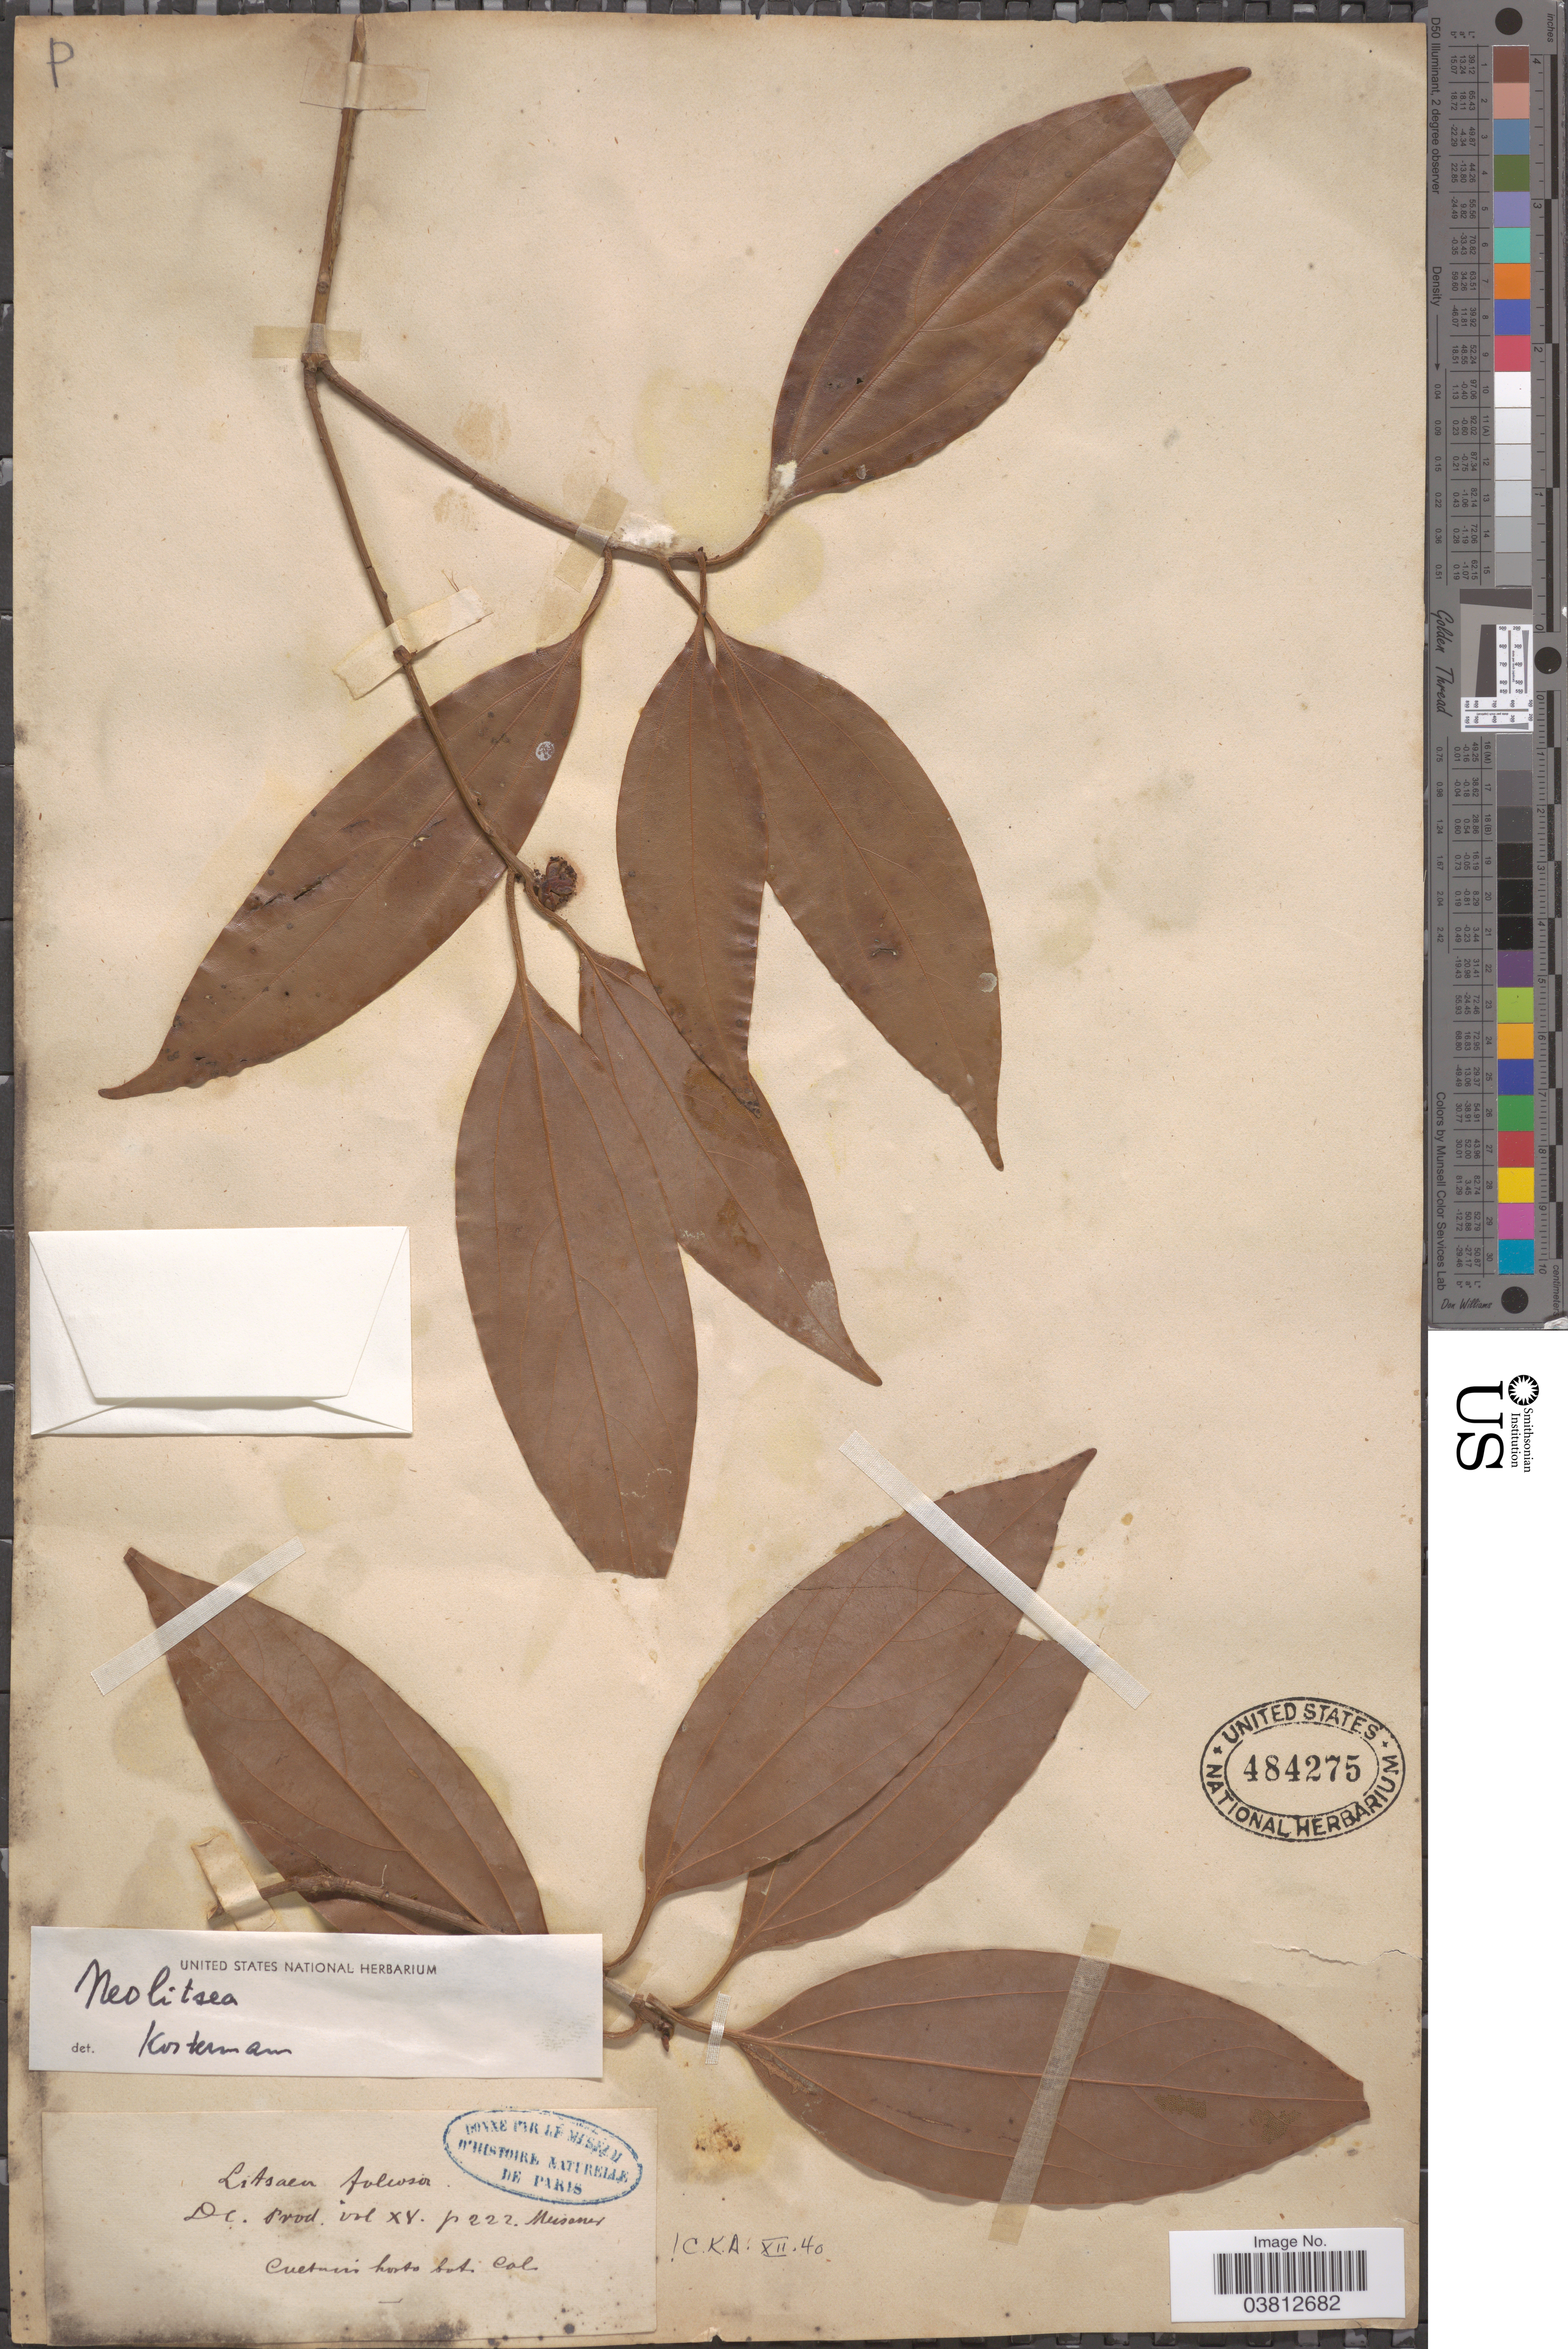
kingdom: Plantae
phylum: Tracheophyta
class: Magnoliopsida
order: Laurales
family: Lauraceae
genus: Neolitsea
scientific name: Neolitsea foliosa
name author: (Nees) Gamble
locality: Cueturin[interpreted] horto bot.Cal. [interpreted]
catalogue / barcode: US 484275